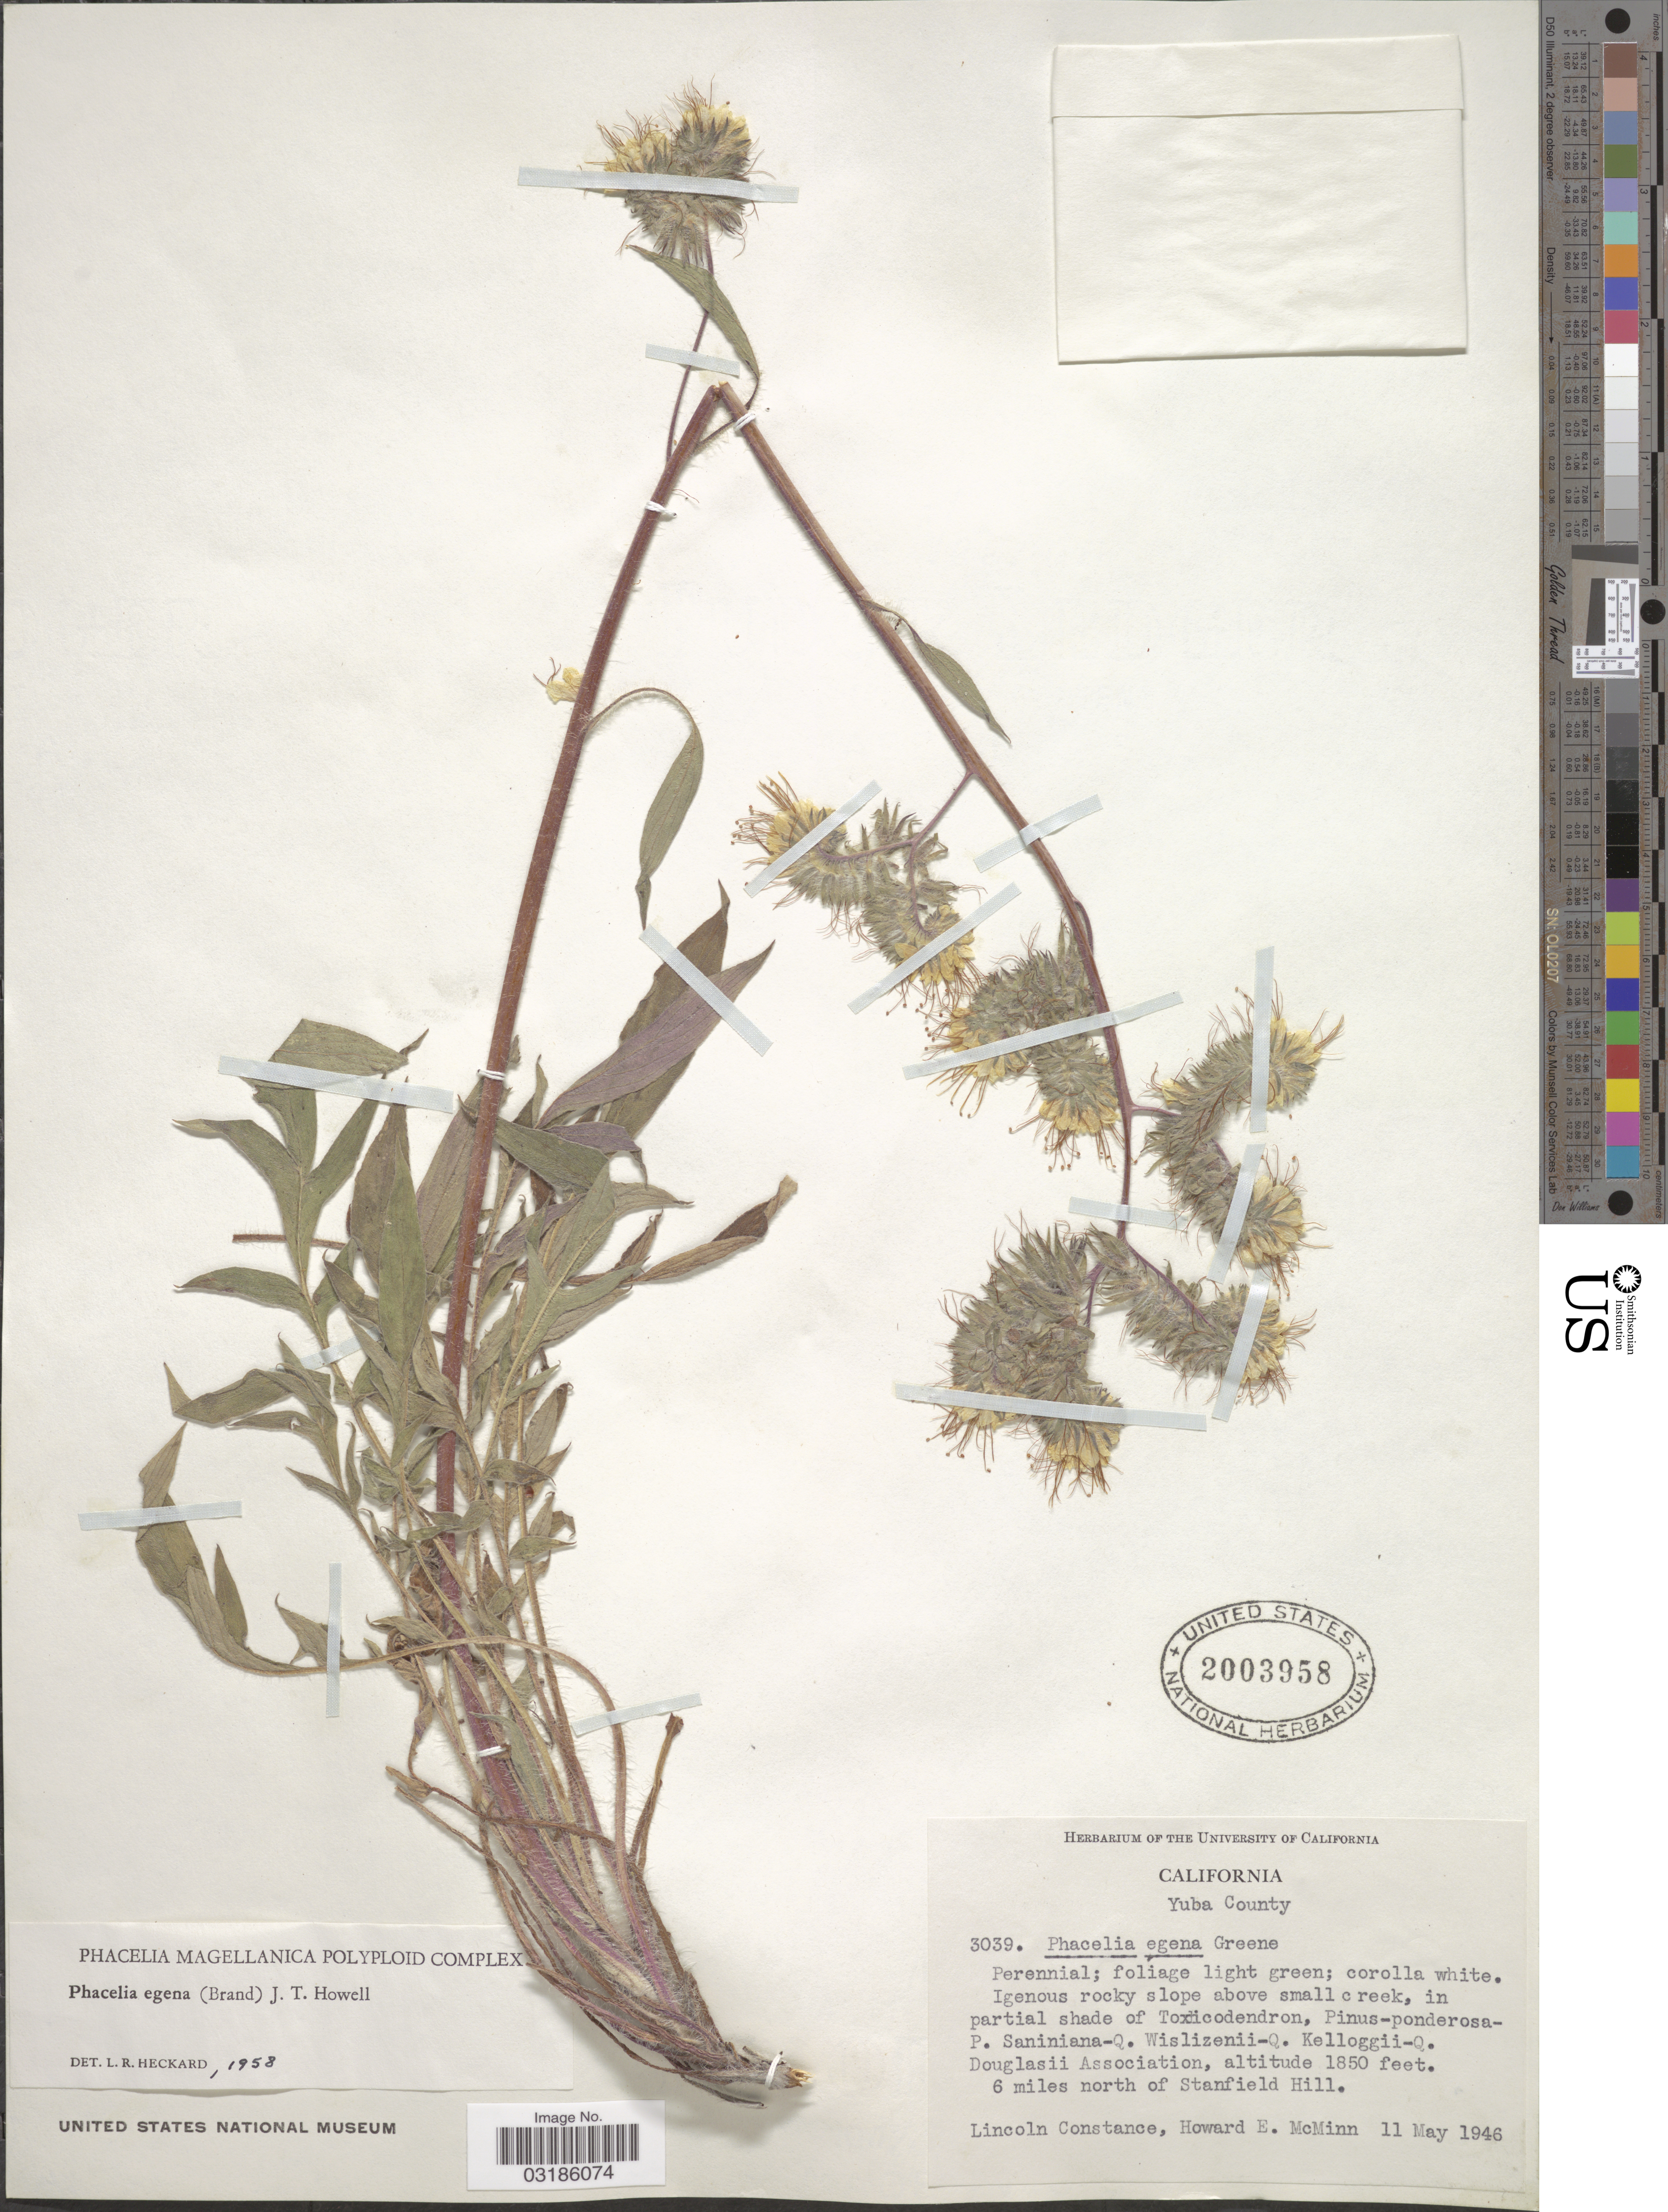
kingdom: Plantae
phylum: Tracheophyta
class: Magnoliopsida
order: Boraginales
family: Hydrophyllaceae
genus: Phacelia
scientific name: Phacelia egena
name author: (Brand) Howell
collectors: L. Constance & H. E. McMinn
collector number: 3039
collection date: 1946-05-11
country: United States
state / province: California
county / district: Yuba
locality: Yuba County. 6 miles north of Stanfield Hill.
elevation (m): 564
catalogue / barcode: US 2003958